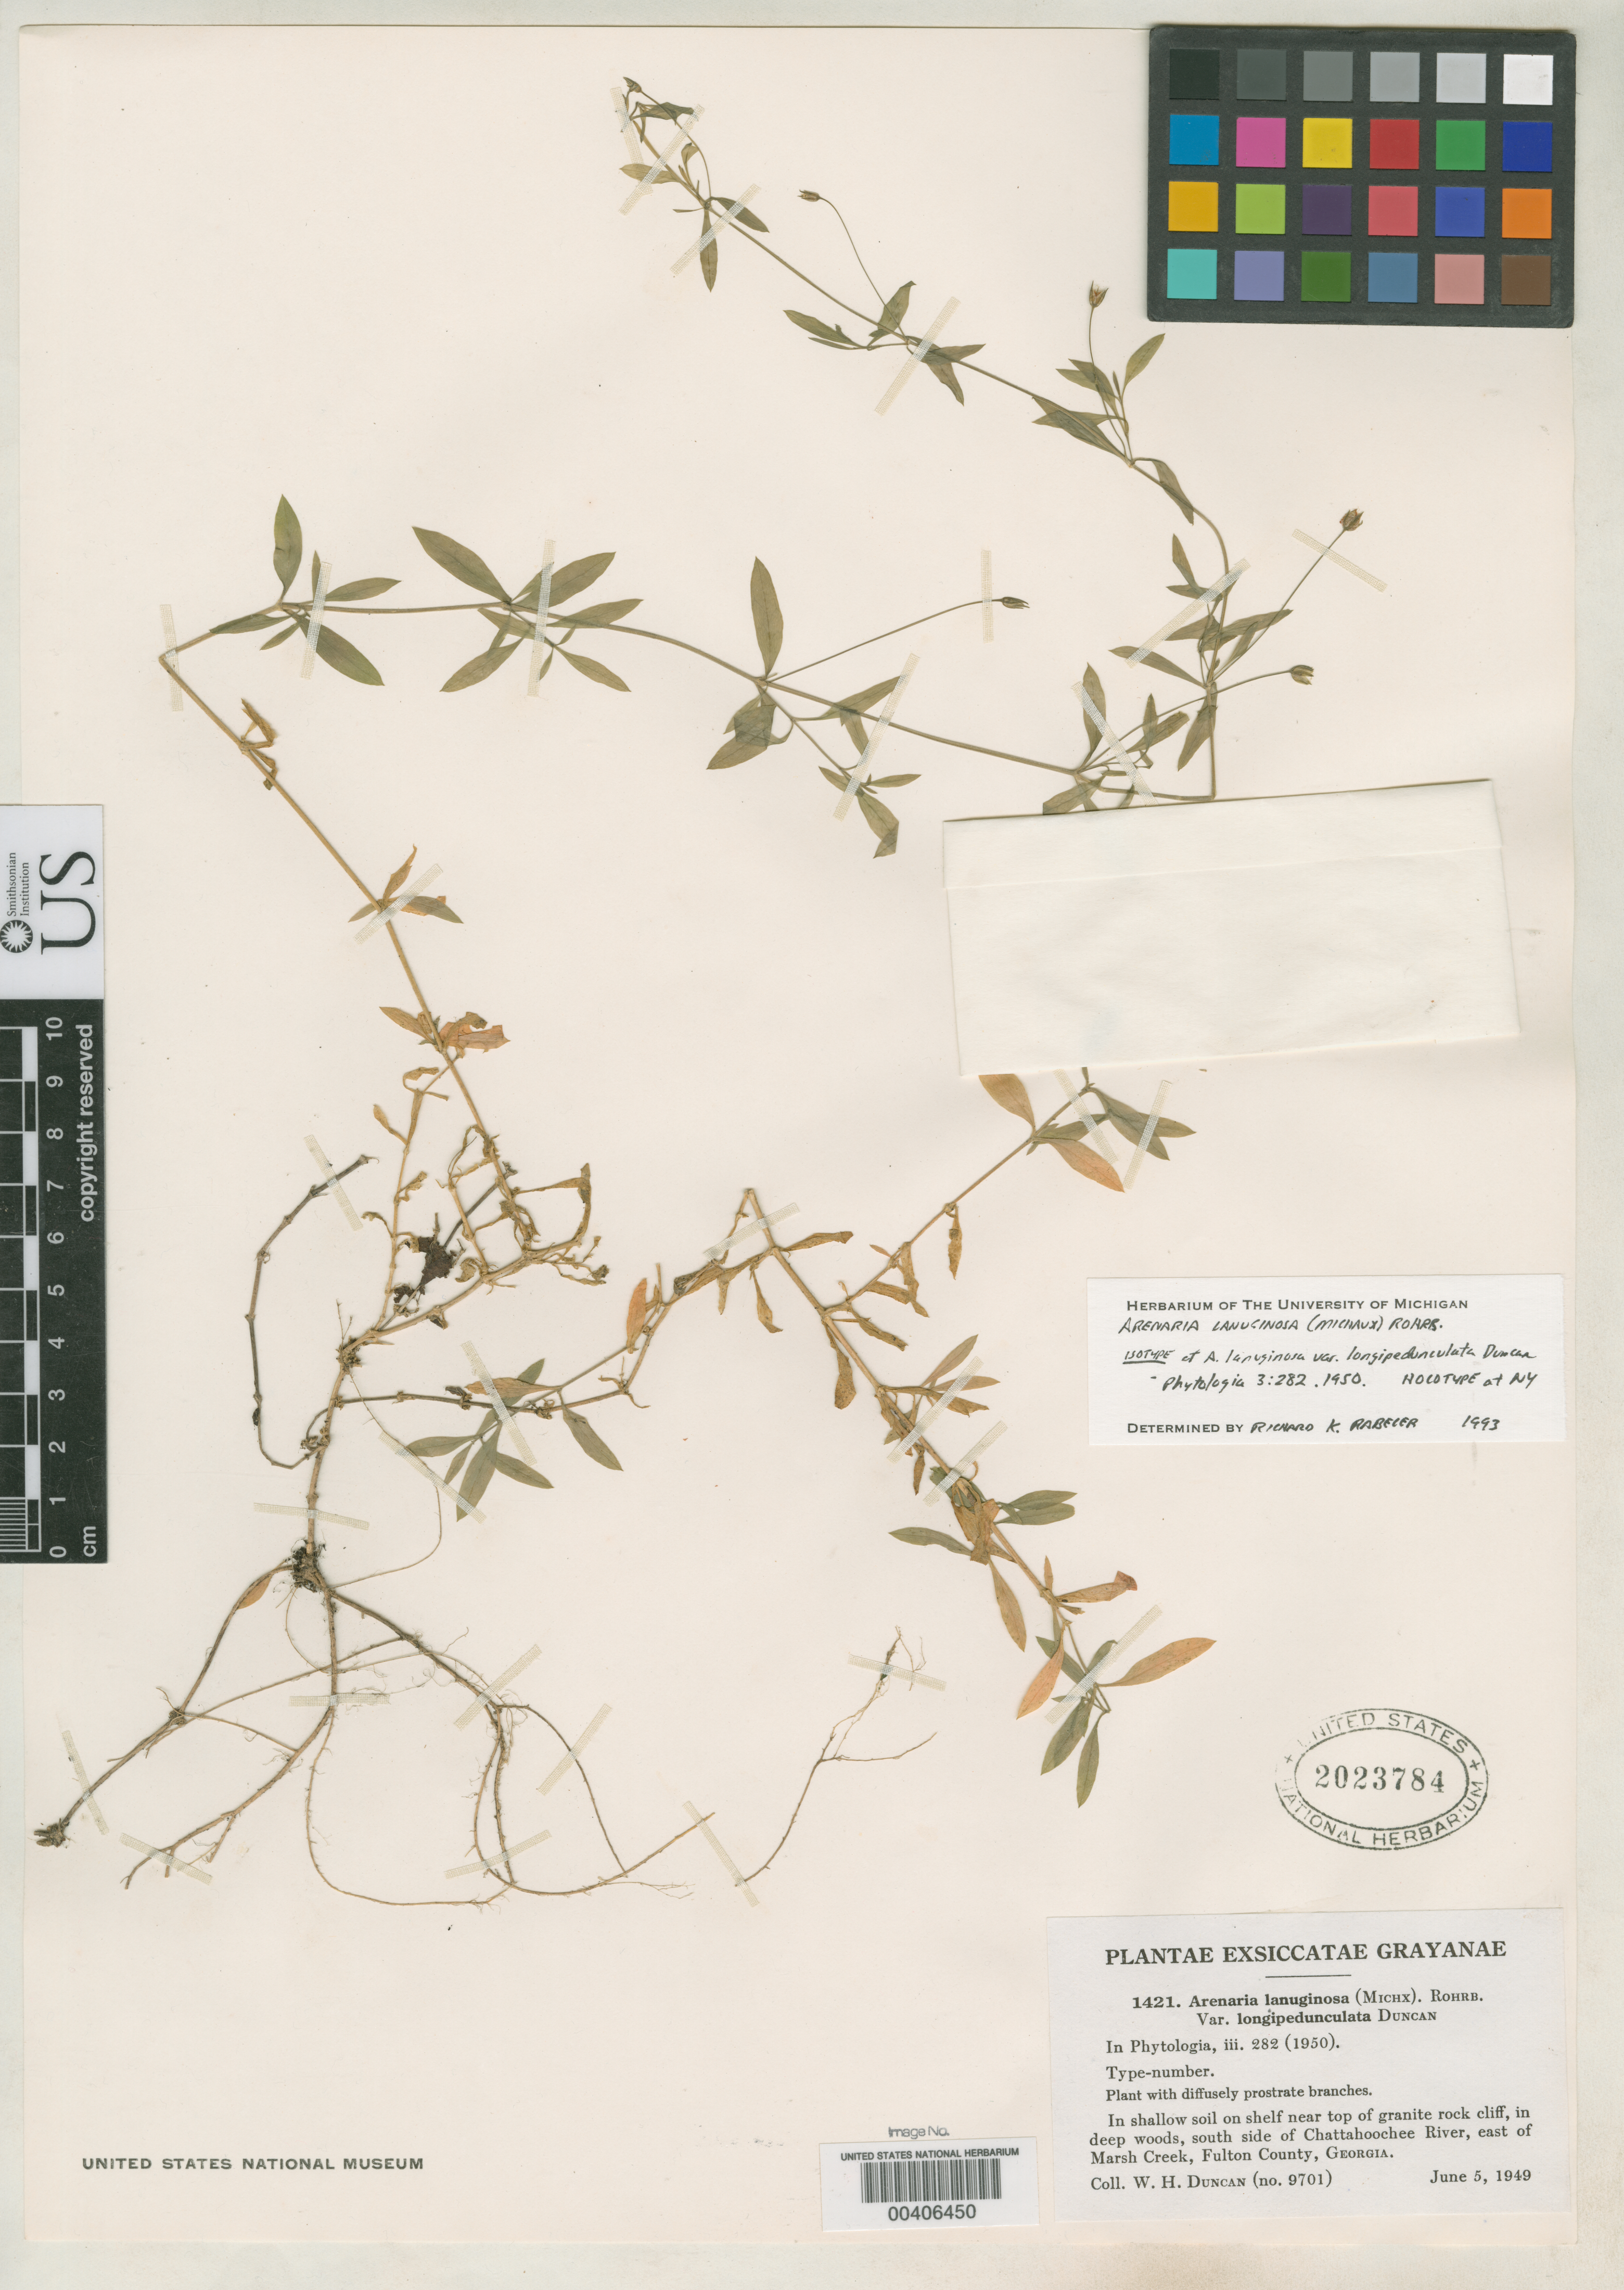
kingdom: Plantae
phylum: Tracheophyta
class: Magnoliopsida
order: Caryophyllales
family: Caryophyllaceae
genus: Arenaria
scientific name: Arenaria lanuginosa var. longipedunculata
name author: W.H. Duncan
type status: Isotype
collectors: W. H. Duncan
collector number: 9701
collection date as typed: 05 Jun 1949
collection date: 1949-06-05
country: United States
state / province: Georgia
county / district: Fulton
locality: S side of Chattahoochee River, E of Marsh Creek.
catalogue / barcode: US 2023784